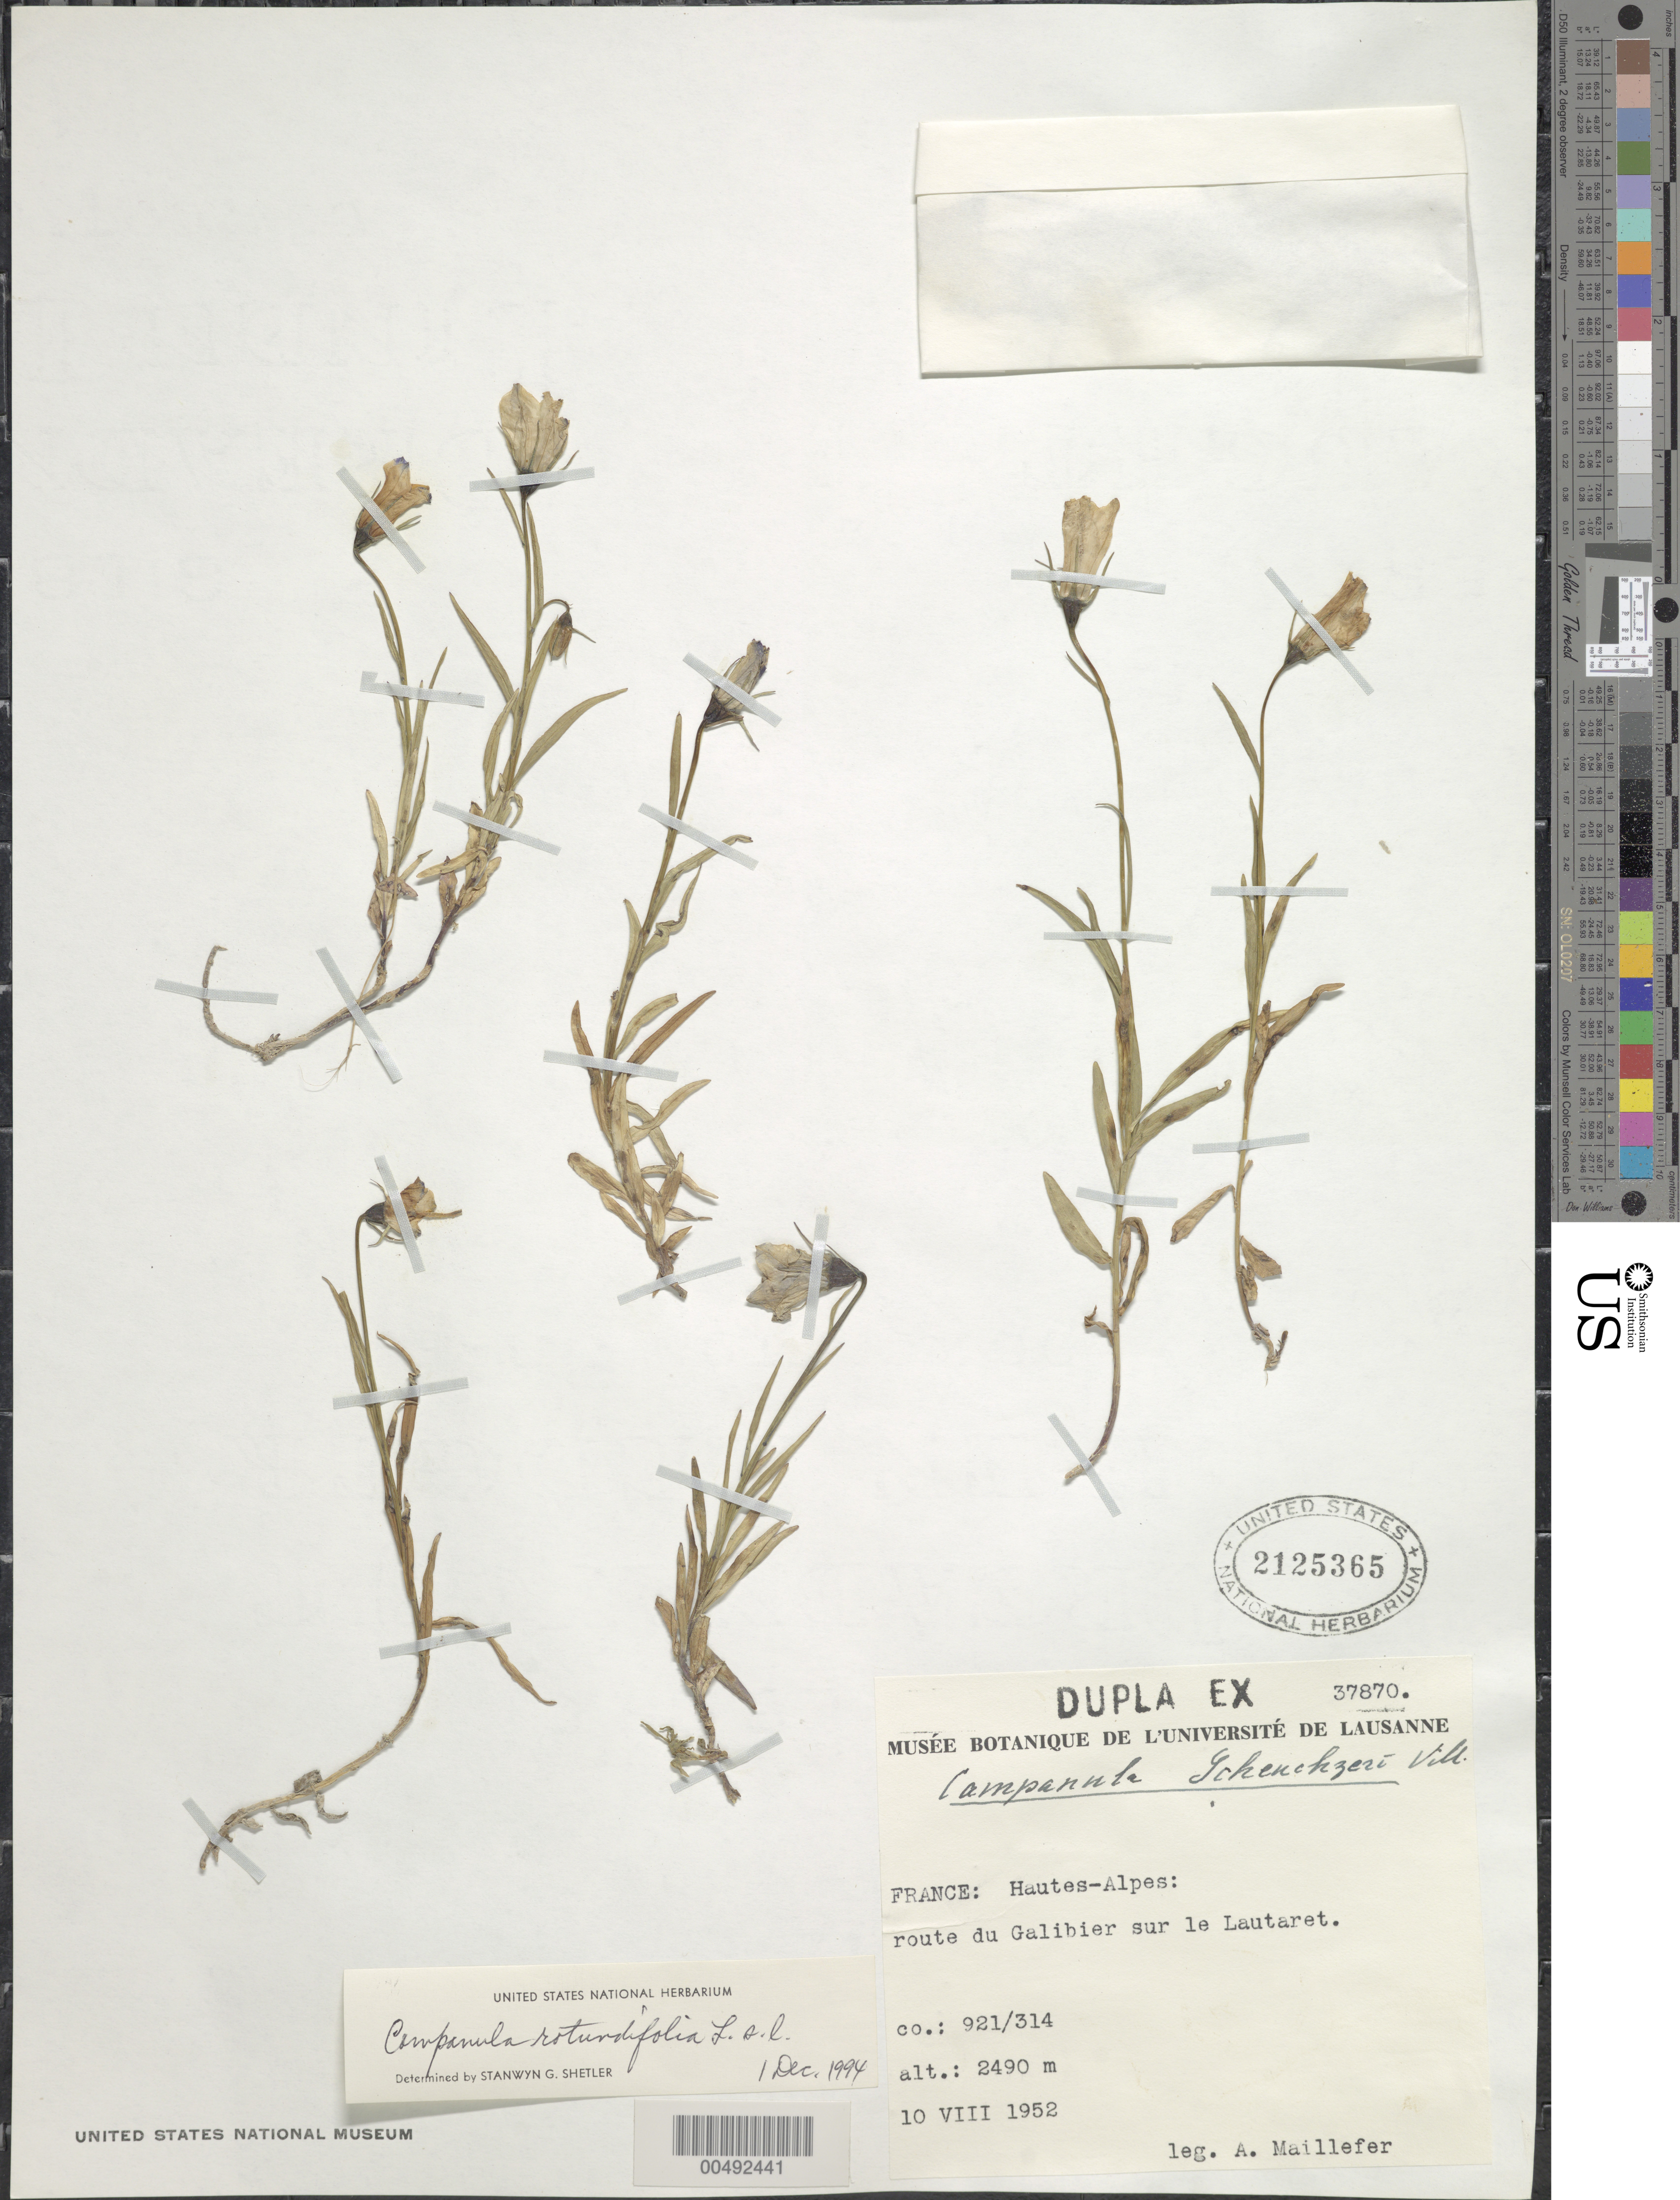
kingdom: Plantae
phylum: Tracheophyta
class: Magnoliopsida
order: Asterales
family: Campanulaceae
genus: Campanula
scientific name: Campanula rotundifolia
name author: L.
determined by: Shetler, Stanwyn G., (US), NMNH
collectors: A. Maillefer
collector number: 37870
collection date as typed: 10 Aug 1952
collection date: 1952-08-10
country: France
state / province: Provence-Alpes-Côte d'Azur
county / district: Hautes-Alpes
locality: route du Galibier sur le Lautaret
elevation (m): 2490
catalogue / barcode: US 2125365